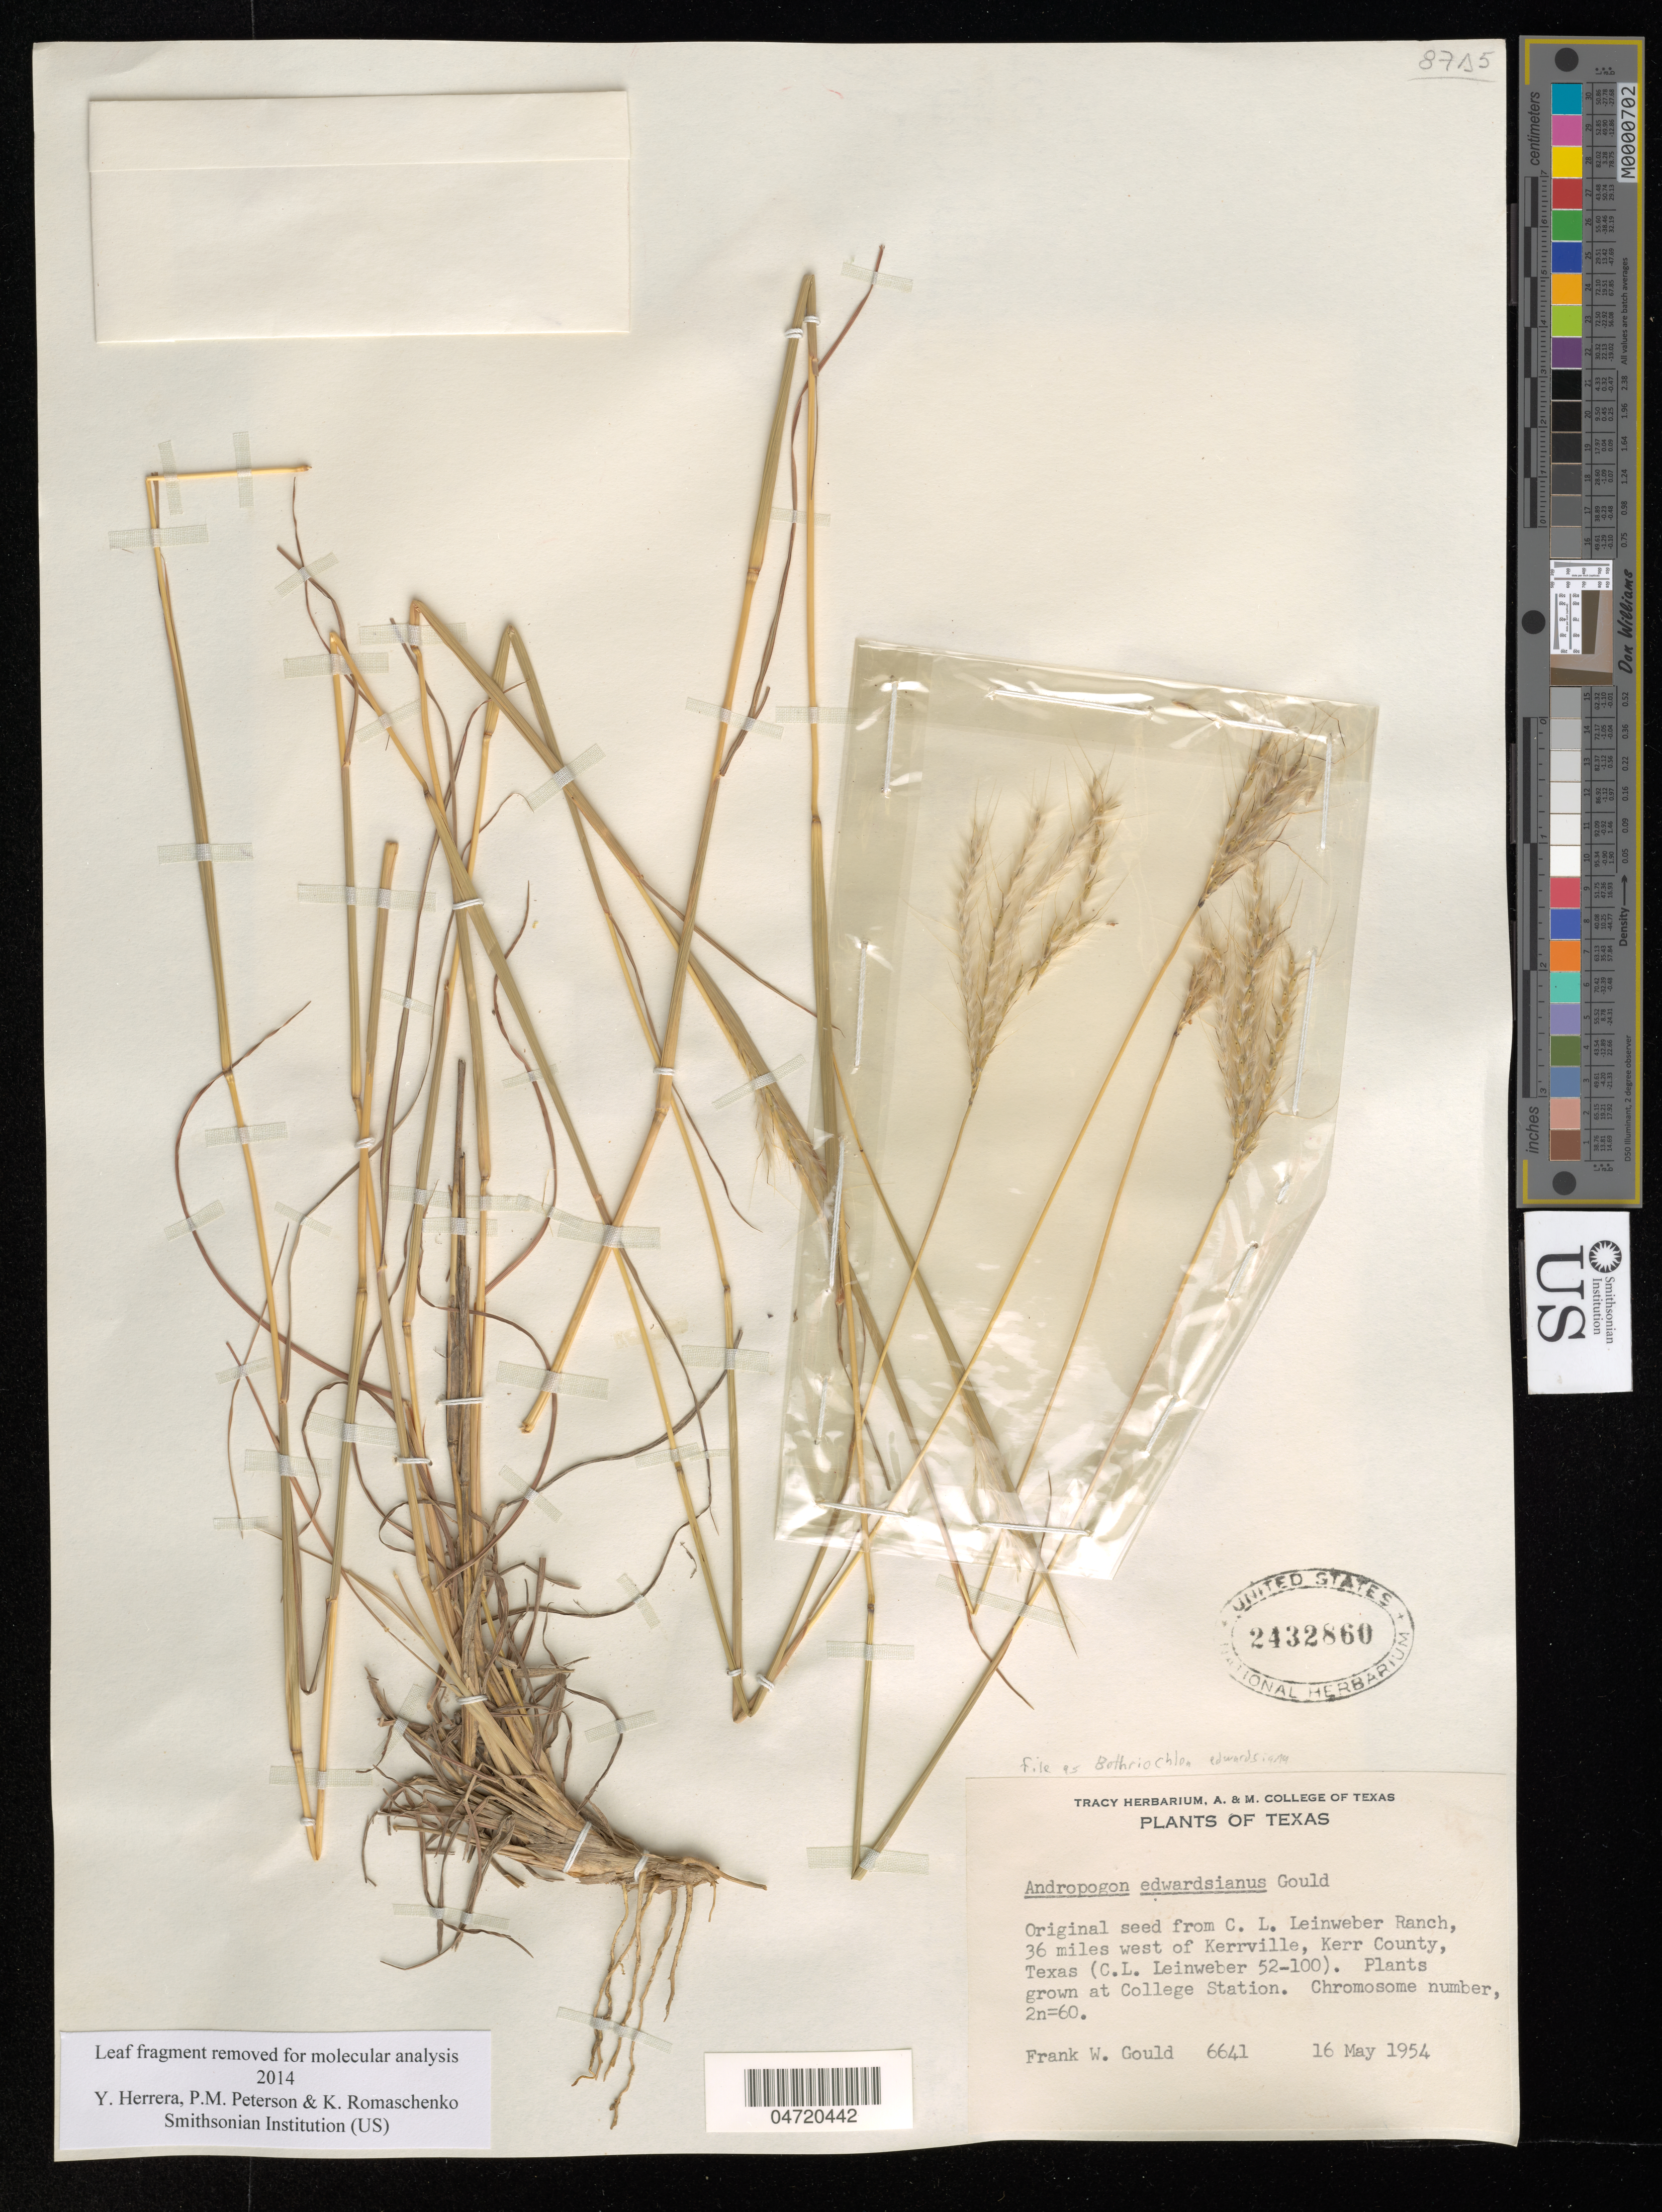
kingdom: Plantae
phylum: Tracheophyta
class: Liliopsida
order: Poales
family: Poaceae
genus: Andropogon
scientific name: Andropogon edwardsianus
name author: Gould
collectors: F. W. Gould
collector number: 6641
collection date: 1954-05-16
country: United States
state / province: Texas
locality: Original seed from C. L. Leinweber Ranch, 36 miles west of Kerrville, Kerr County, Texas (C.L. Leinweber 52-100). Plants grown at College Station.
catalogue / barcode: US 2432860